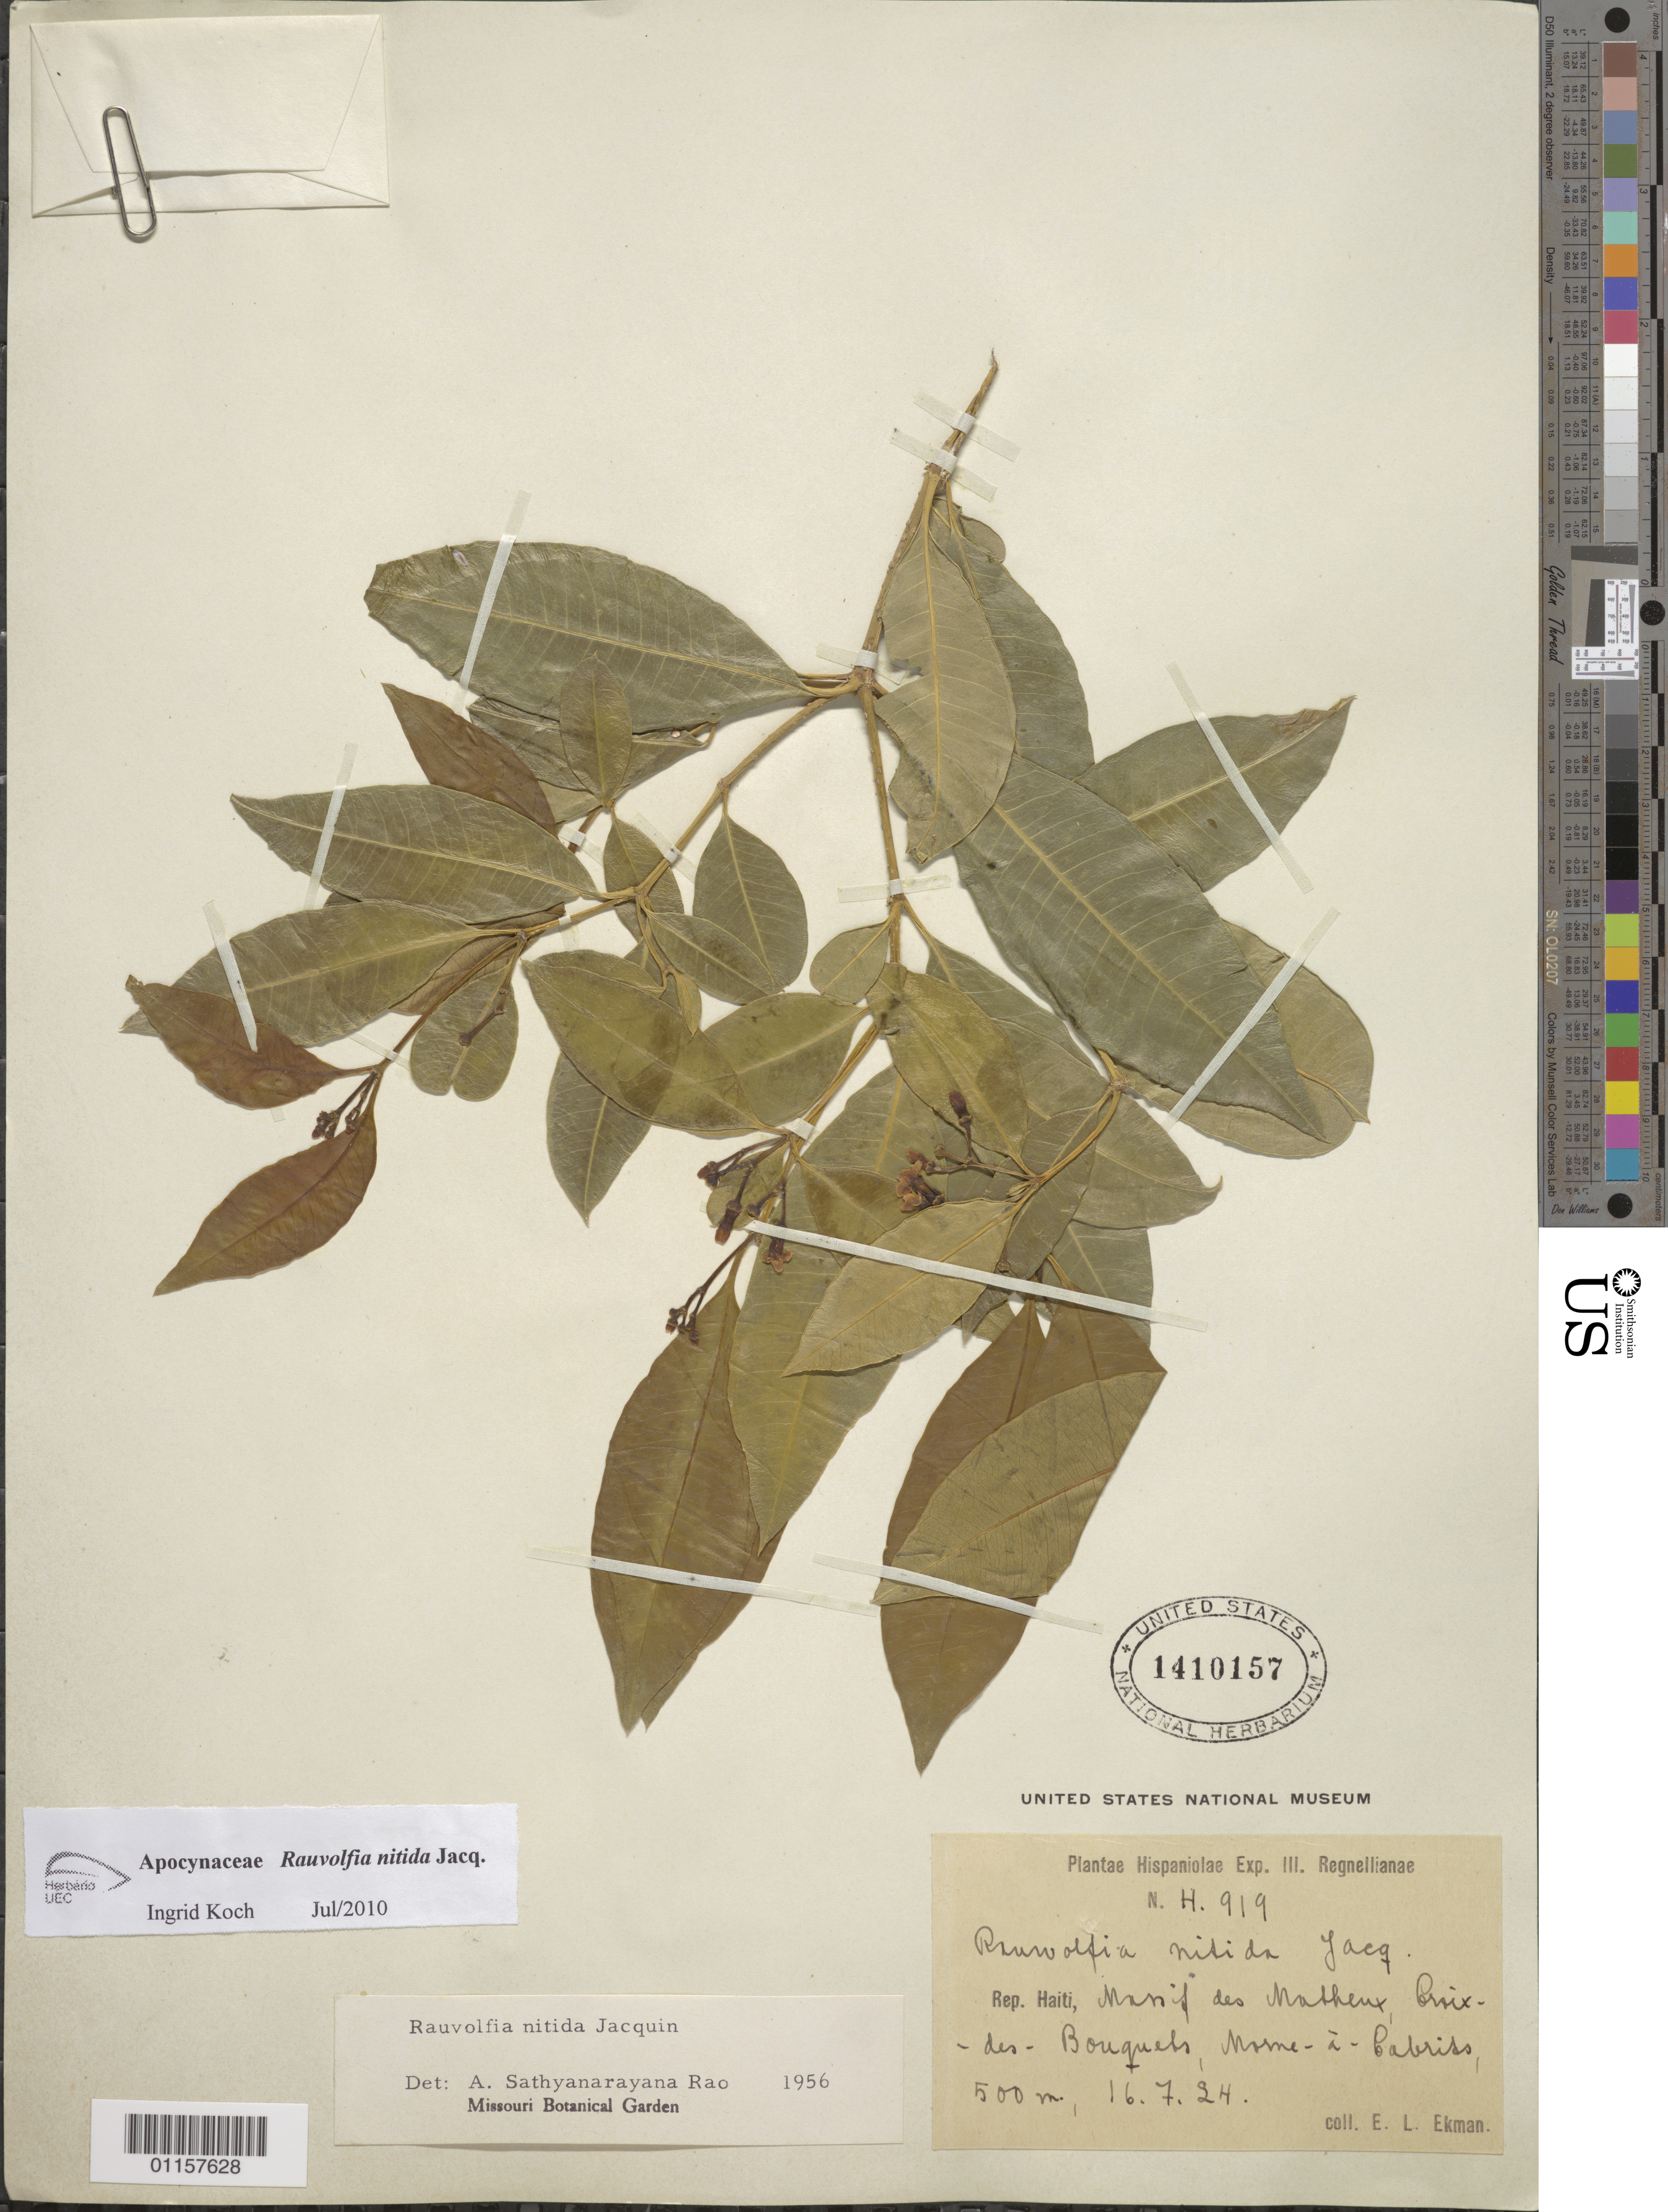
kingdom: Plantae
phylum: Tracheophyta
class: Magnoliopsida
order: Gentianales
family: Apocynaceae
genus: Rauvolfia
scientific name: Rauvolfia nitida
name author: Jacq.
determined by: Koch, I.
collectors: E. L. Ekman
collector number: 919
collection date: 1924-07-16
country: Haiti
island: Hispaniola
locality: Massif des matheux, Croix-des-Bouquels, Morne-à-Cabriso.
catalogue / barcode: US 1410157